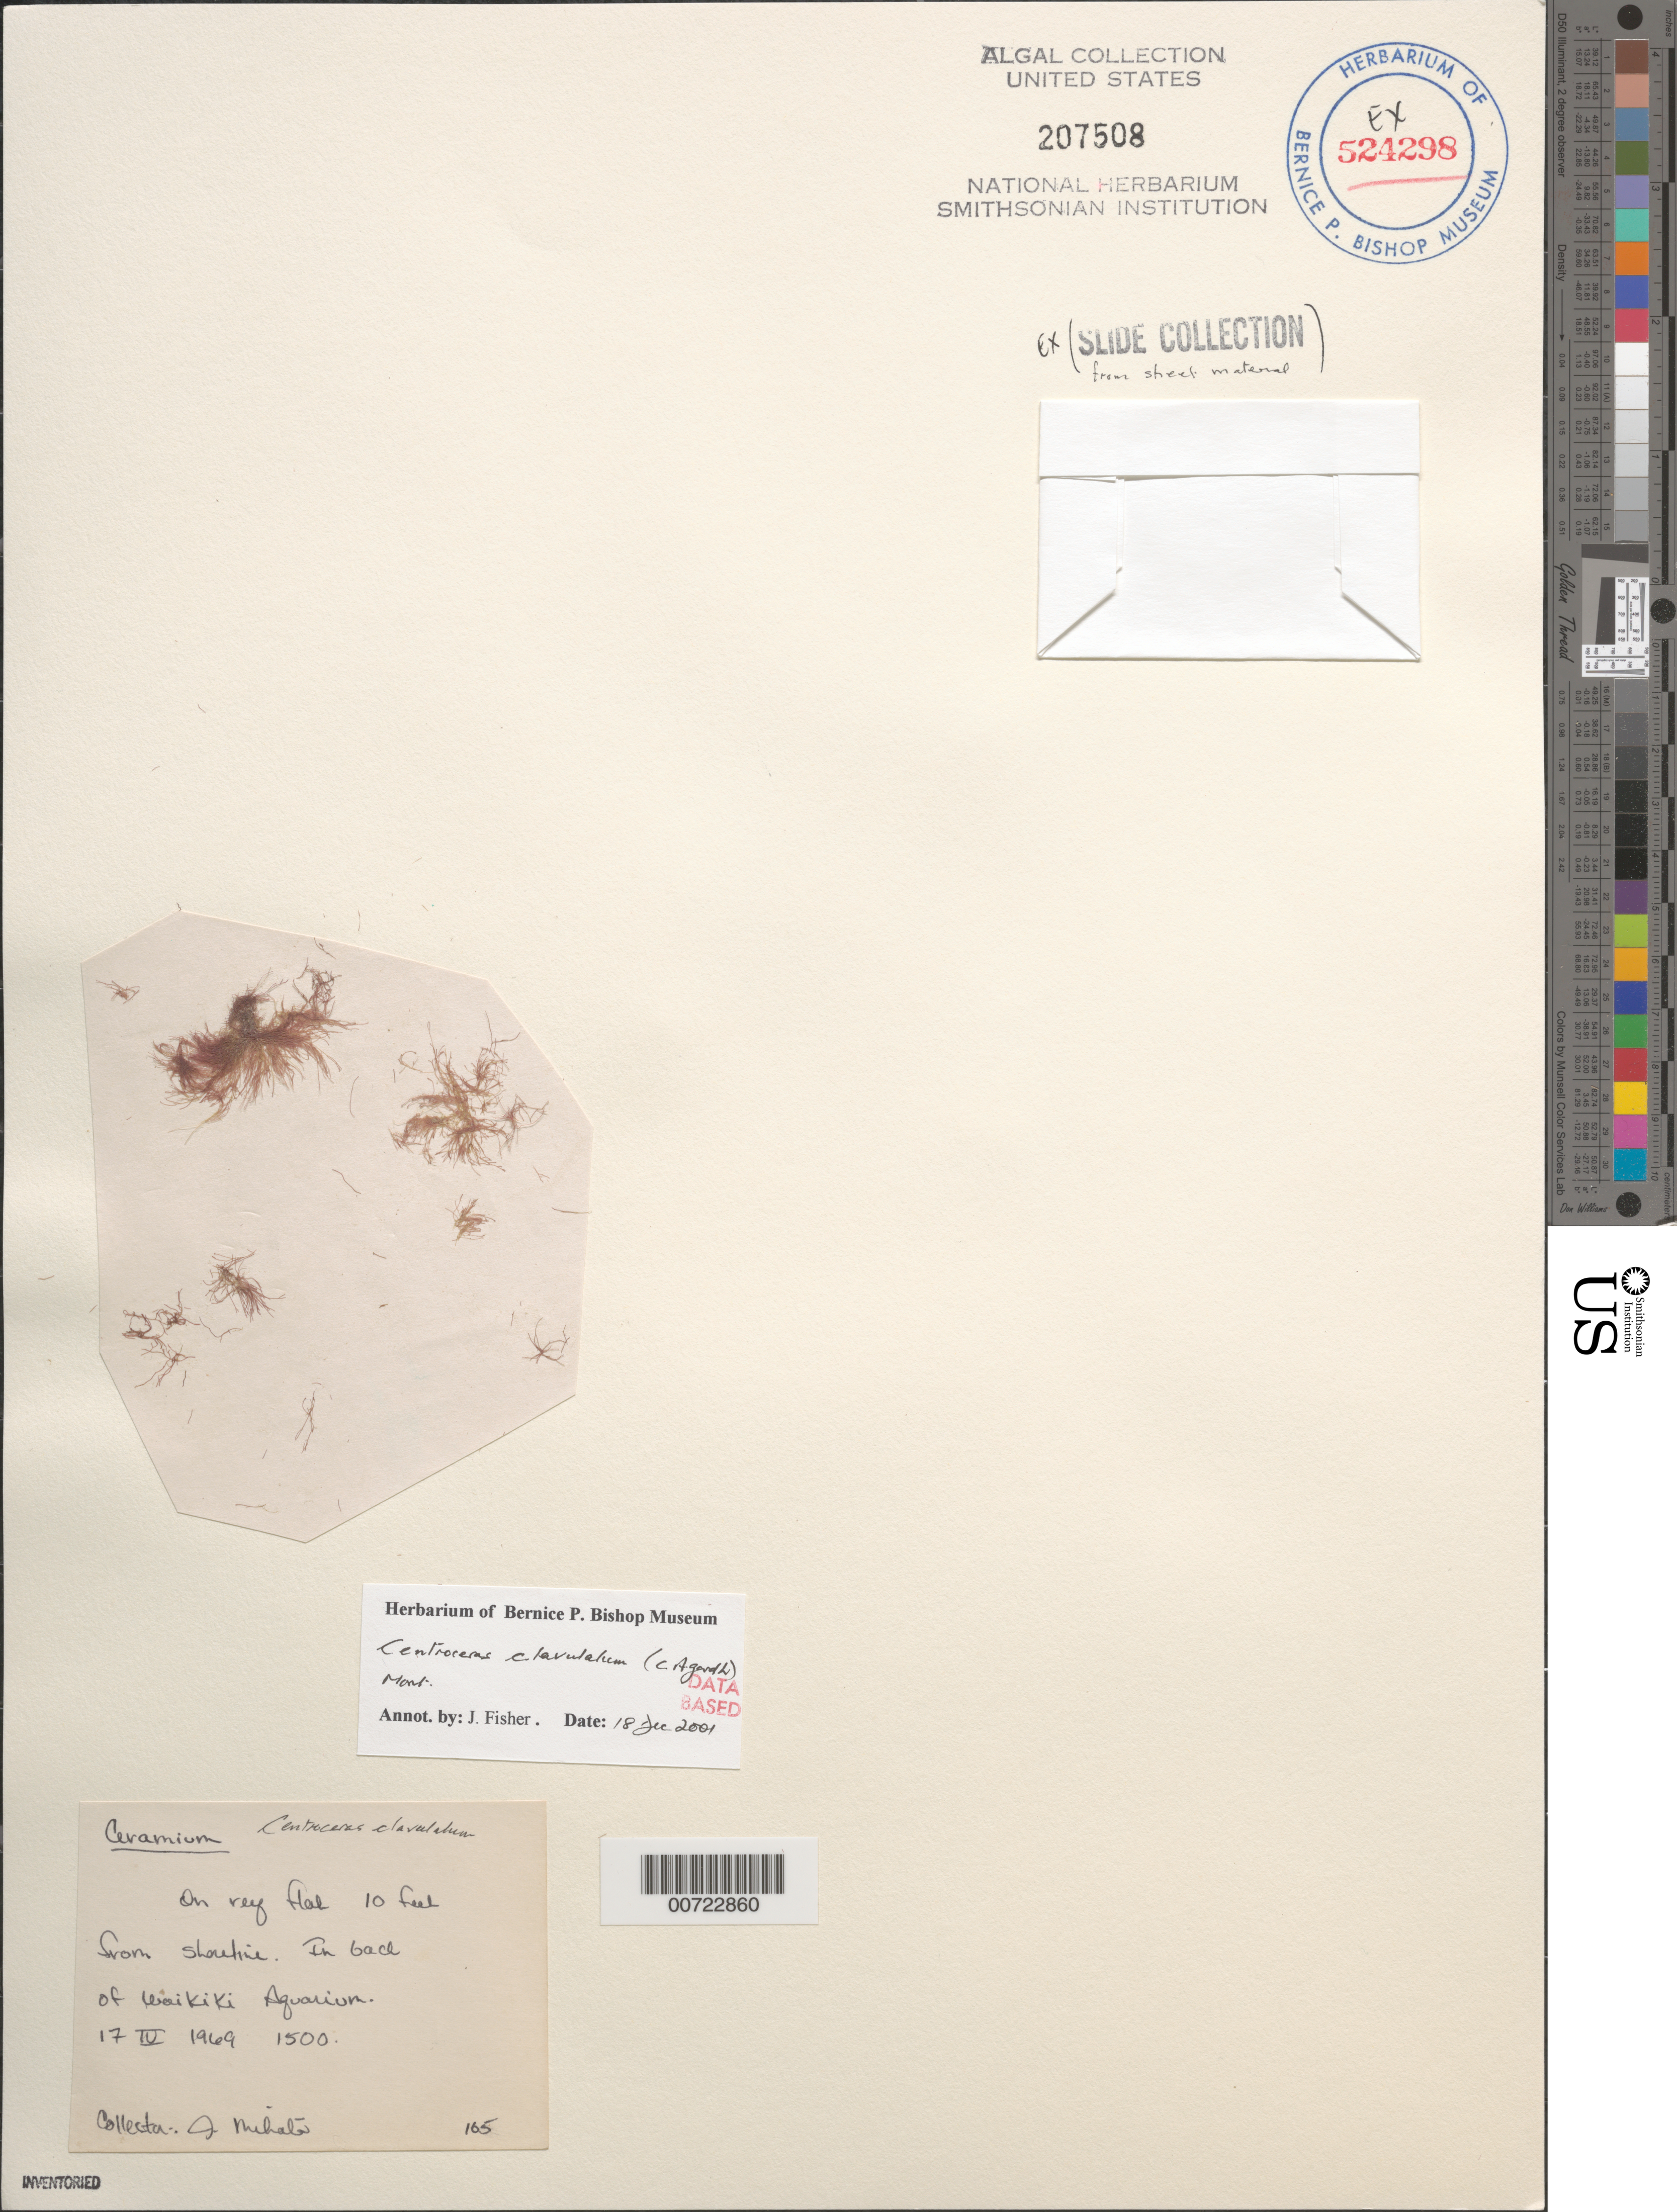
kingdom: Plantae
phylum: Rhodophyta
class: Florideophyceae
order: Ceramiales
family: Ceramiaceae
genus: Centroceras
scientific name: Centroceras clavulatum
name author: (C. Agardh) Mont.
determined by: Fisher, Jack R.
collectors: J. Mihata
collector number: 165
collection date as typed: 17 Apr 1969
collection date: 1969-04-17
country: United States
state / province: Hawaii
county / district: Honolulu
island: Oahu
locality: Waikiki Aquarium, in back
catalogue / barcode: US 207508